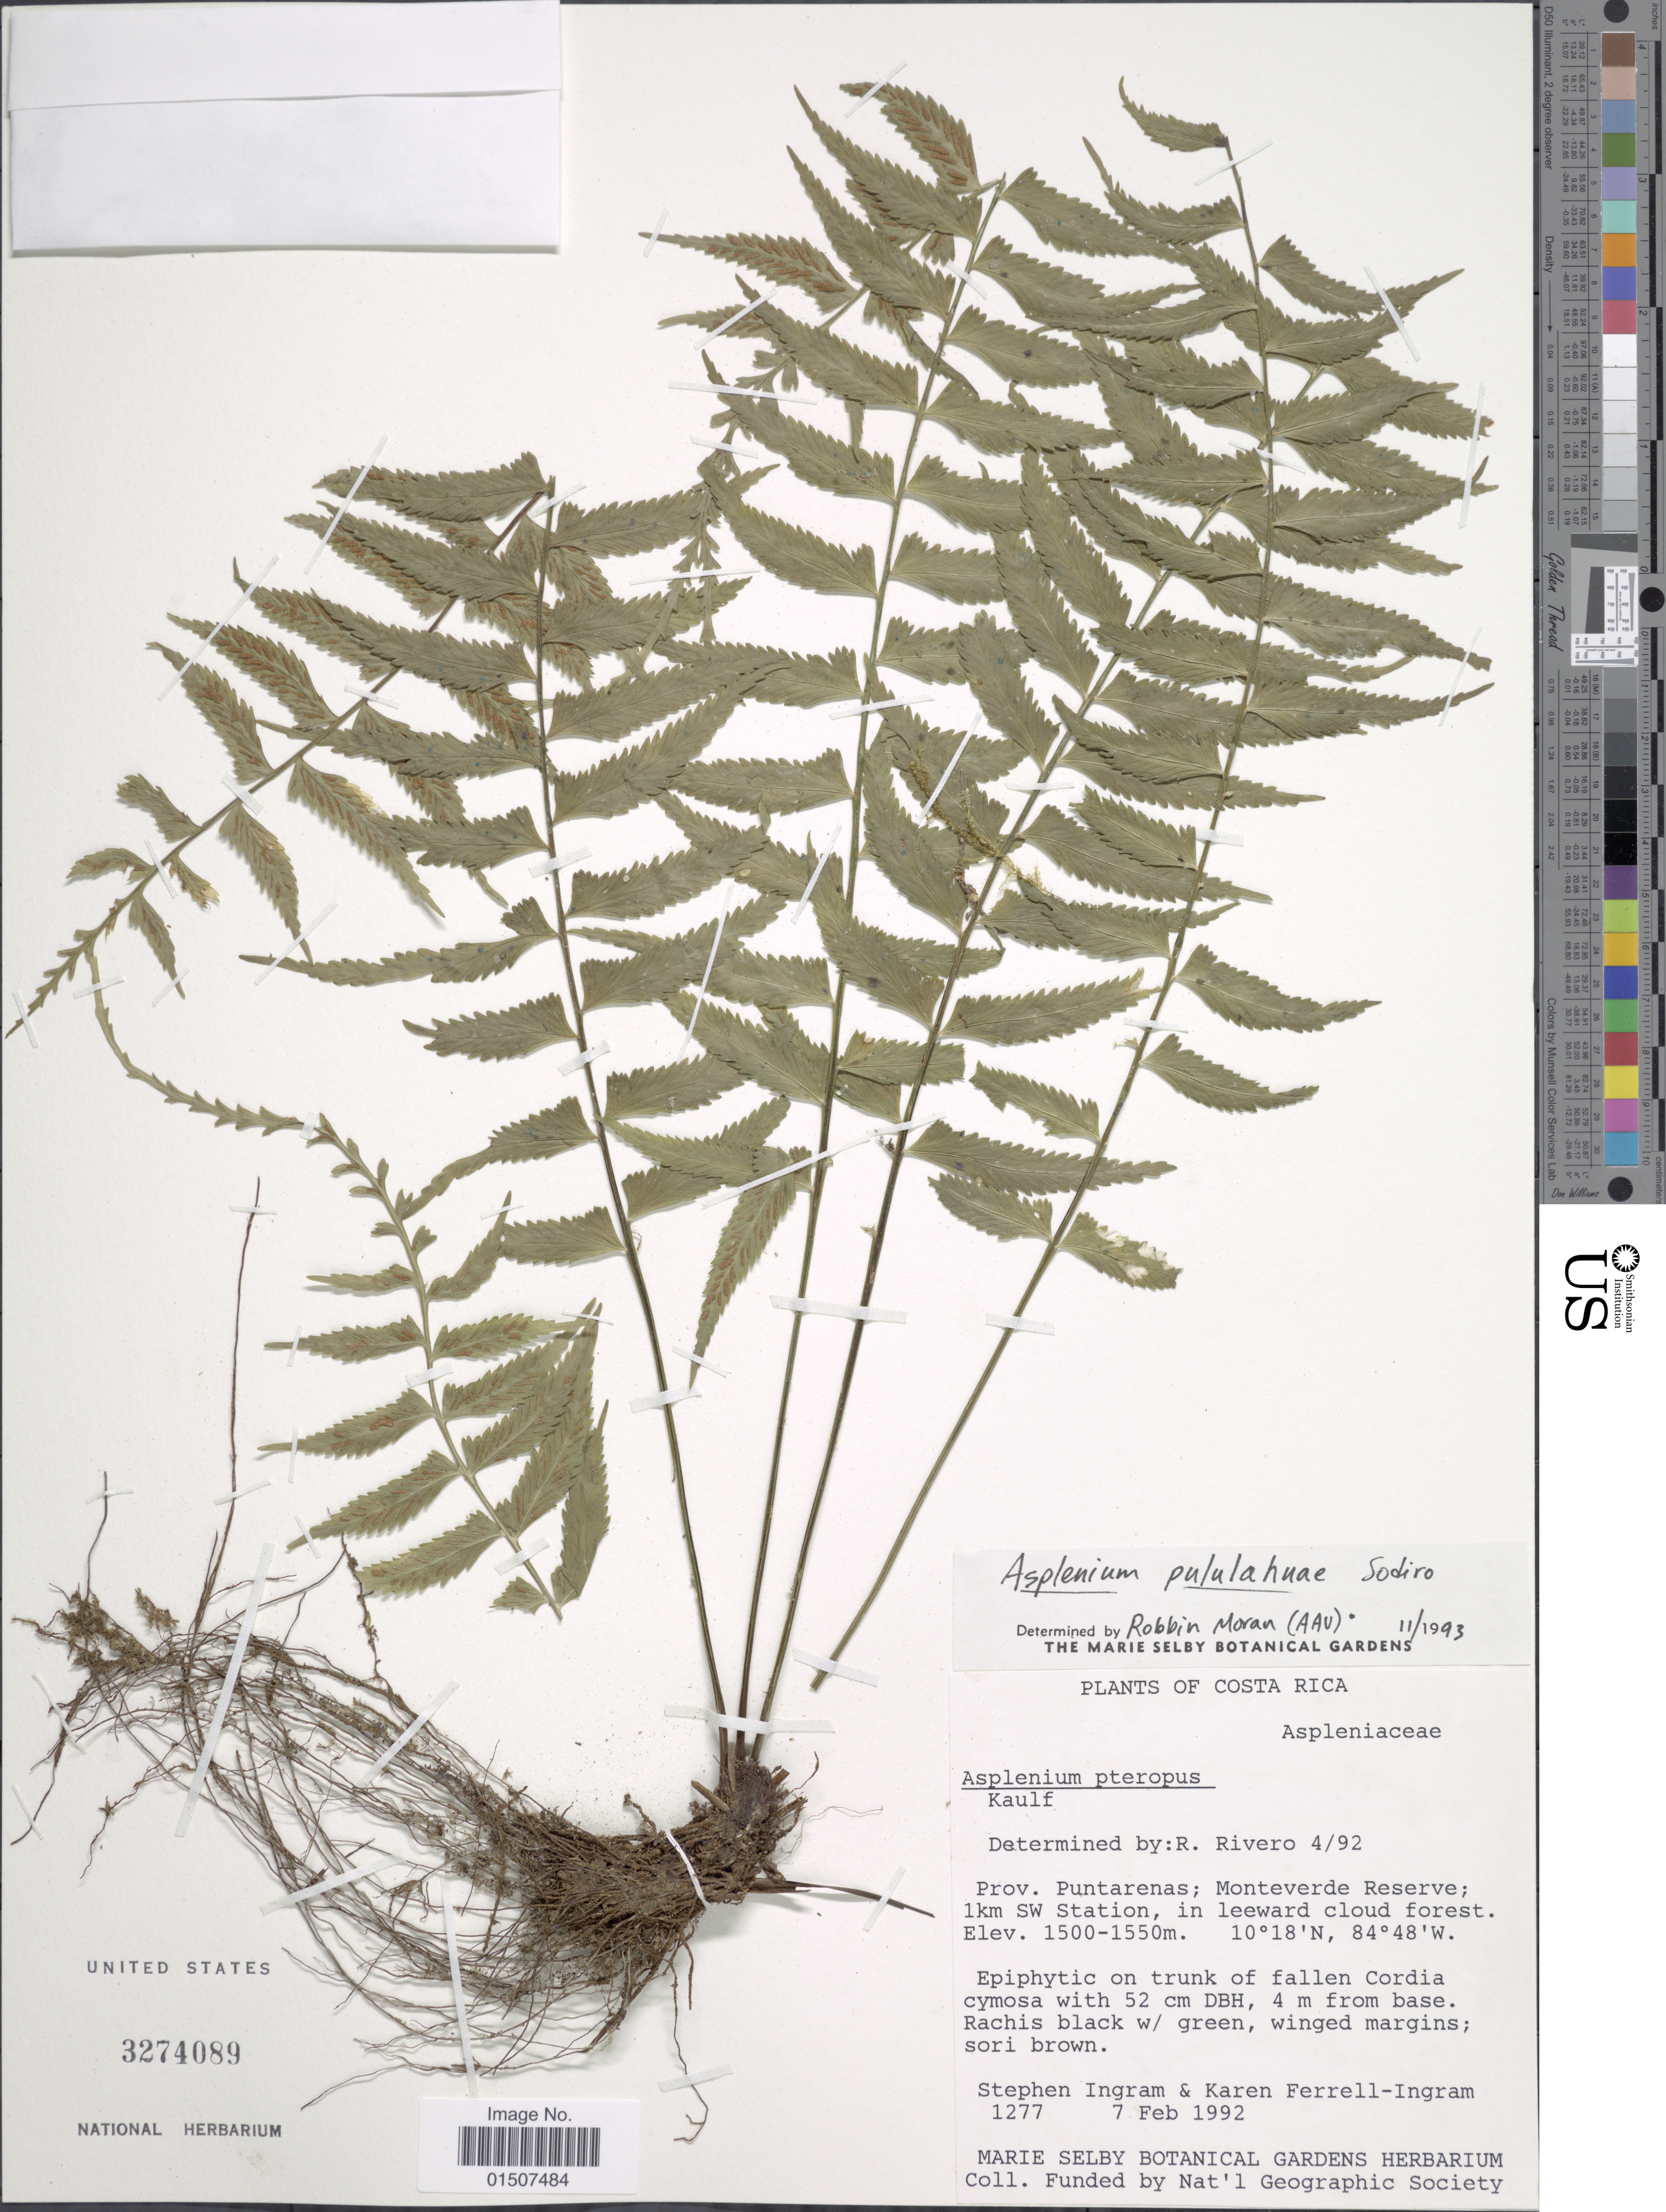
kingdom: Plantae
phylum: Tracheophyta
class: Polypodiopsida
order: Polypodiales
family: Aspleniaceae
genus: Asplenium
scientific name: Asplenium pululahuae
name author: Sodiro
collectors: S. Ingram & K. Ferrell-Ingram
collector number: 1277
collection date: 1992-02-07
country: Costa Rica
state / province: Puntarenas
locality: Prov. Puntarenas; Monteverde Reserve; 1km SW Station, in leeward cloud forest.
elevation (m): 1500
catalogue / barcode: US 3274089